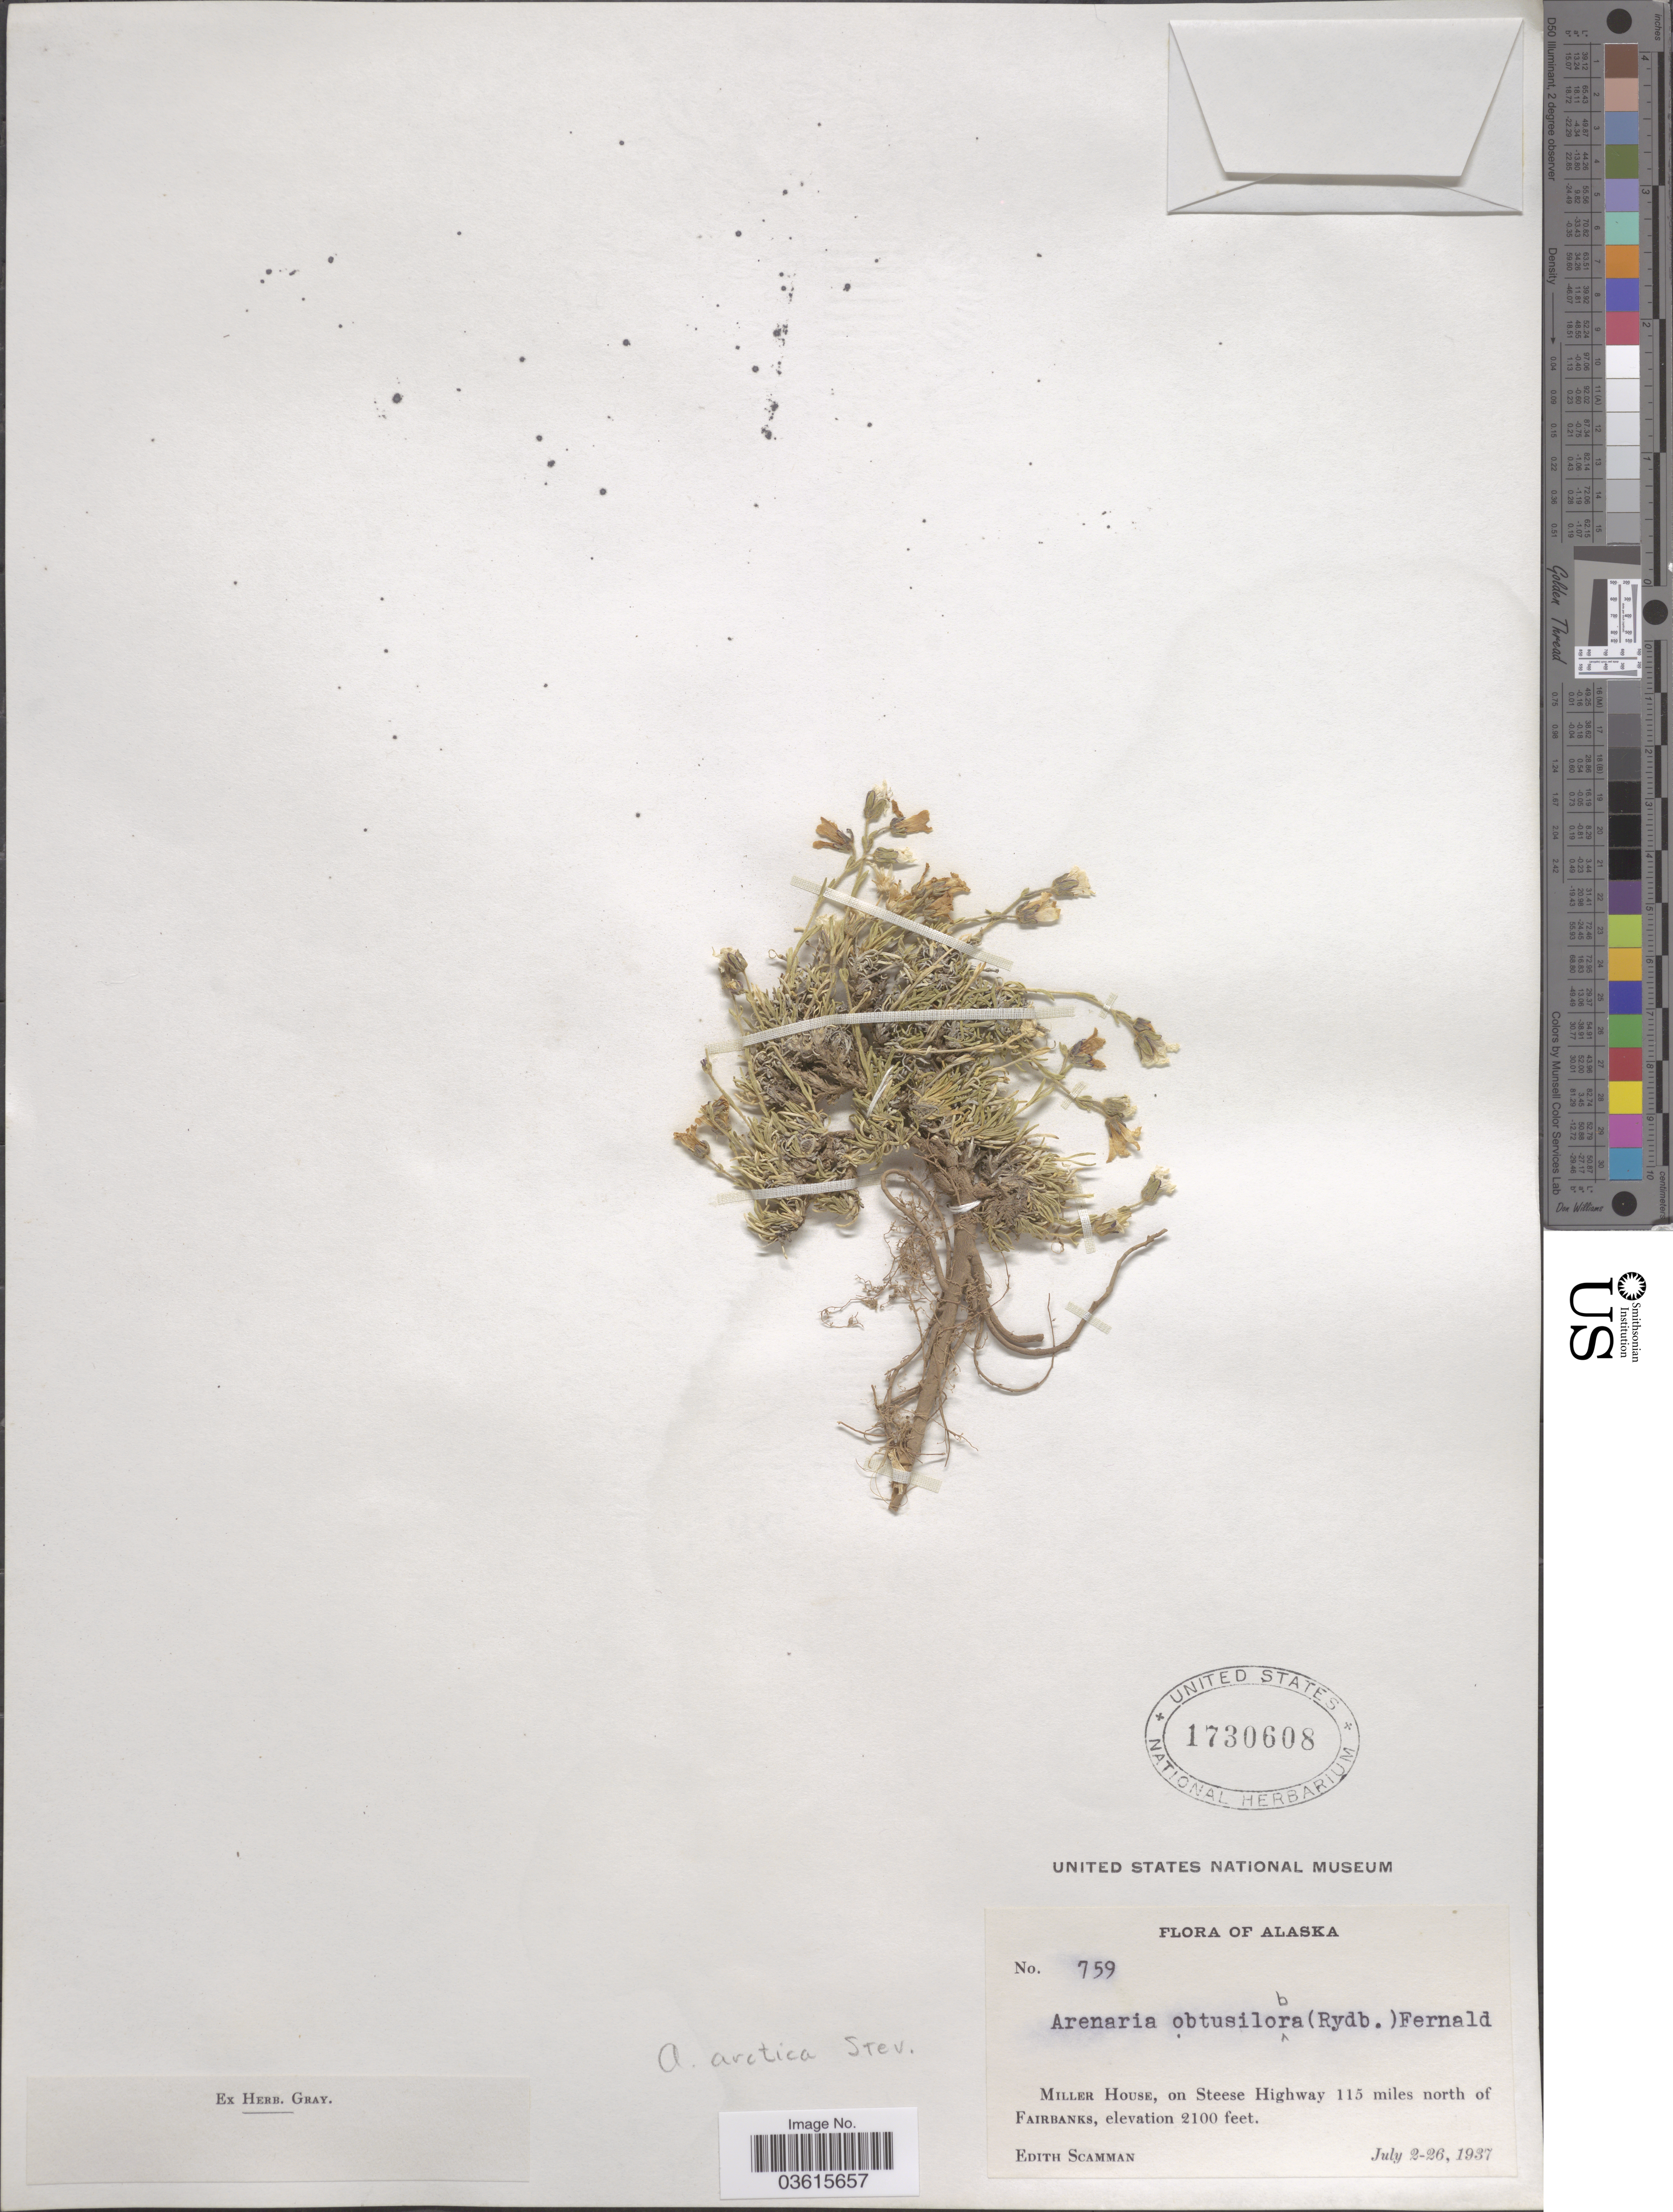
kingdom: Plantae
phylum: Tracheophyta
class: Magnoliopsida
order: Caryophyllales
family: Caryophyllaceae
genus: Cherleria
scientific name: Cherleria arctica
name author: (Steven ex Ser.) A.J. Moore & Dillenb.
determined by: Strong, M. T., (US), Smithsonian Institution - National Museum of Natural History (UNITED STATES)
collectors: E. Scamman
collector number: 759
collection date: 1937-07-02/1937-07-26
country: United States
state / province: Alaska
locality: Miller House, on Steese Highway 115 miles north of Fairbanks.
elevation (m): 640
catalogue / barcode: US 1730608